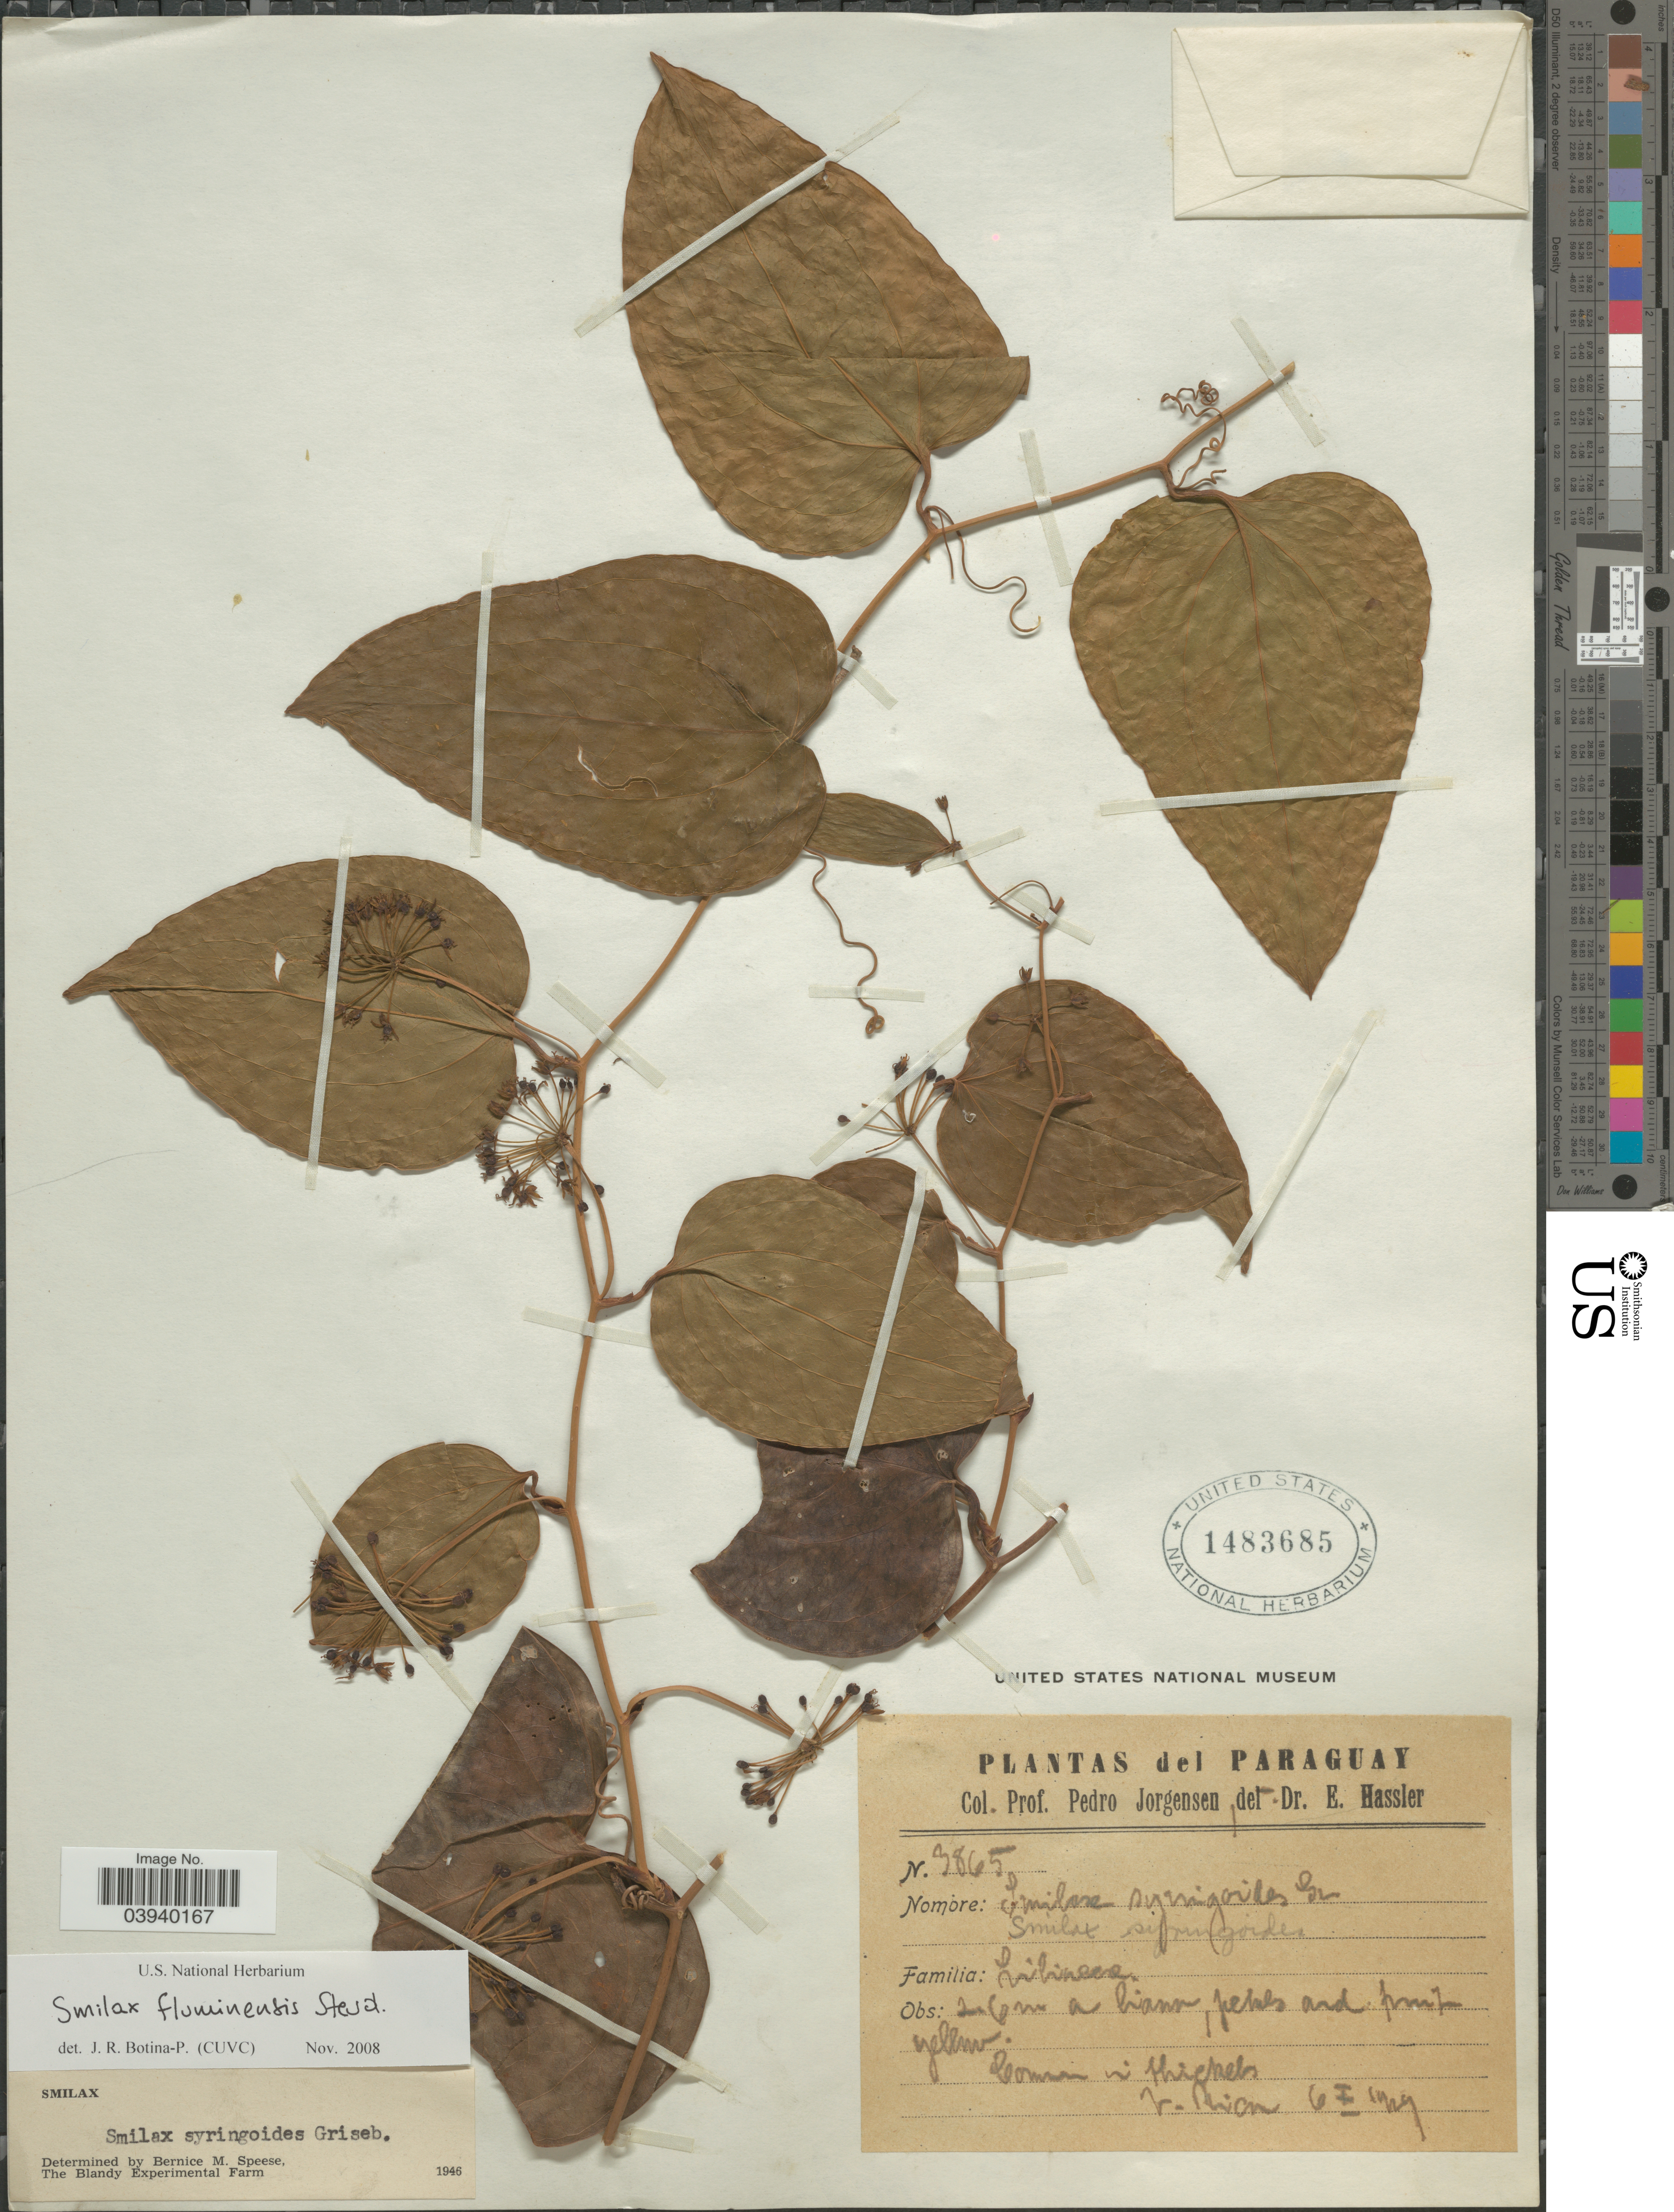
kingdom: Plantae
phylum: Tracheophyta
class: Liliopsida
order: Liliales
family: Smilacaceae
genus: Smilax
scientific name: Smilax fluminensis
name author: Steud.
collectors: P. Jörgensen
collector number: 3865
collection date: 1929-10-06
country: Paraguay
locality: Common in thickets. V. Rica.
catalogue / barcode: US 1483685